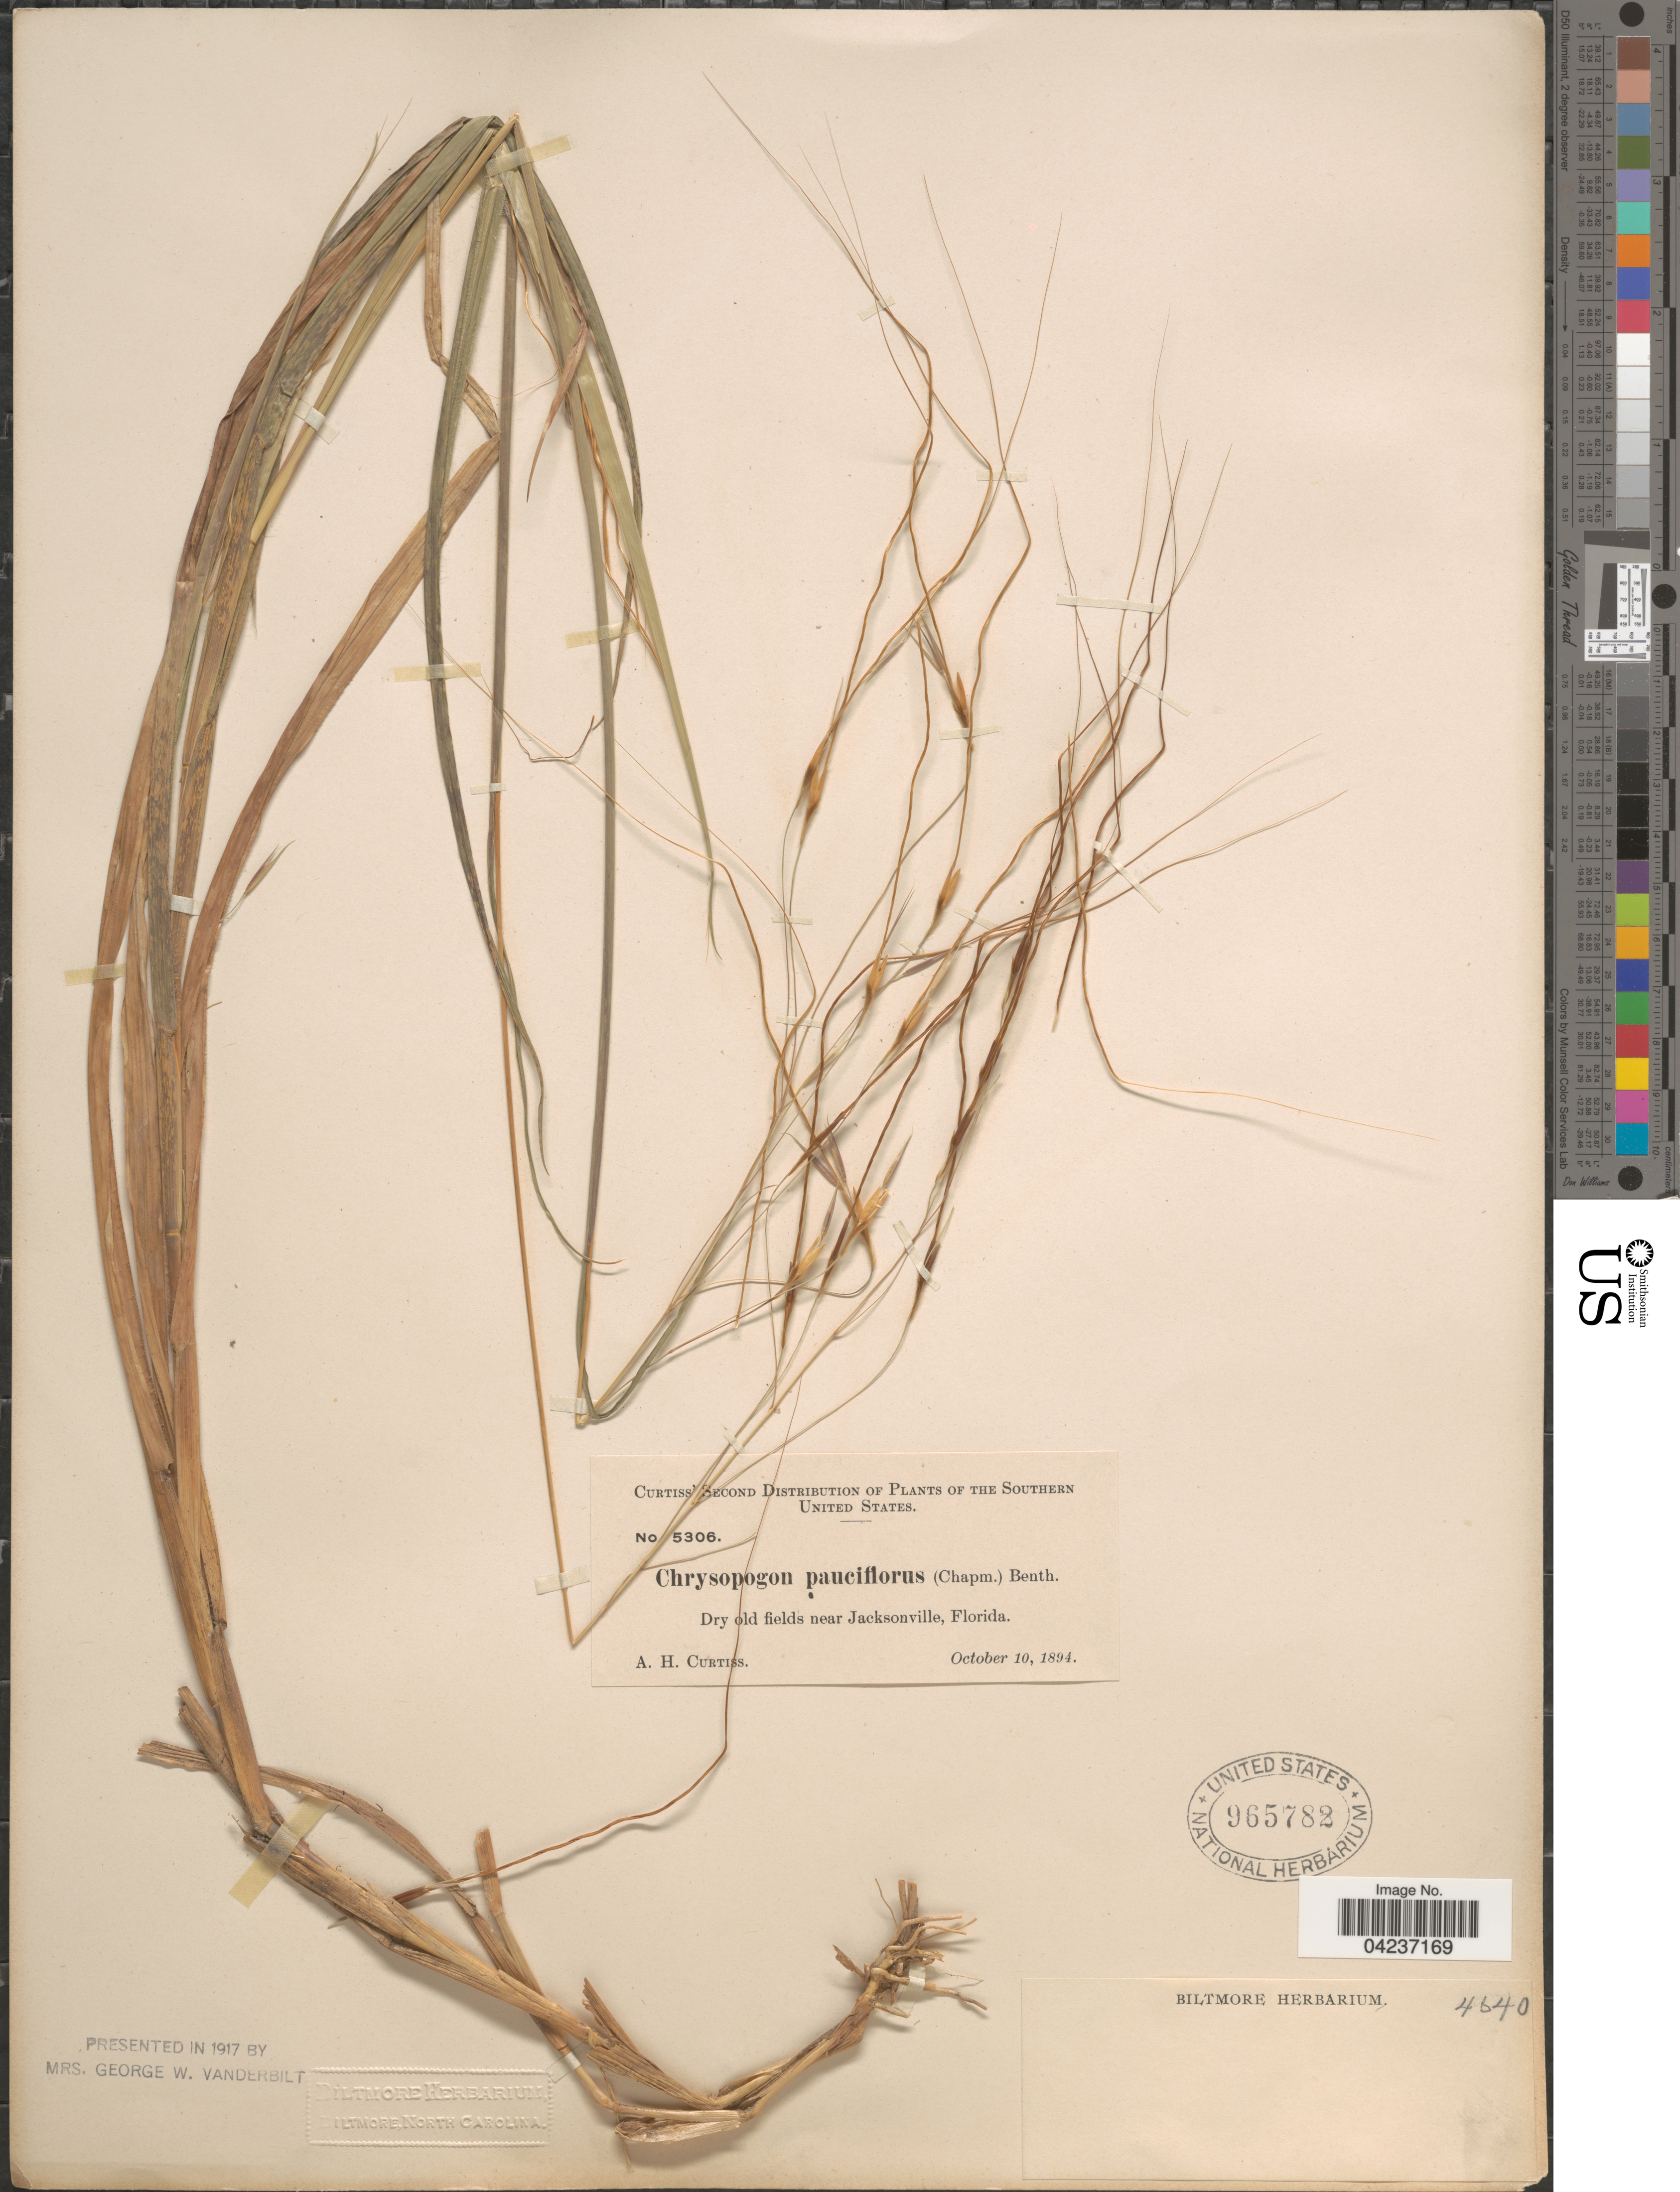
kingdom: Plantae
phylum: Tracheophyta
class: Liliopsida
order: Poales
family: Poaceae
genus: Chrysopogon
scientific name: Chrysopogon pauciflorus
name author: (Chapm.) Benth. ex Vasey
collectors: A. H. Curtiss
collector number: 5306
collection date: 1894-10-10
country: United States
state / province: Florida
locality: Southern United States. Dry old fields near Jacksonville.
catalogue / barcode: US 965782